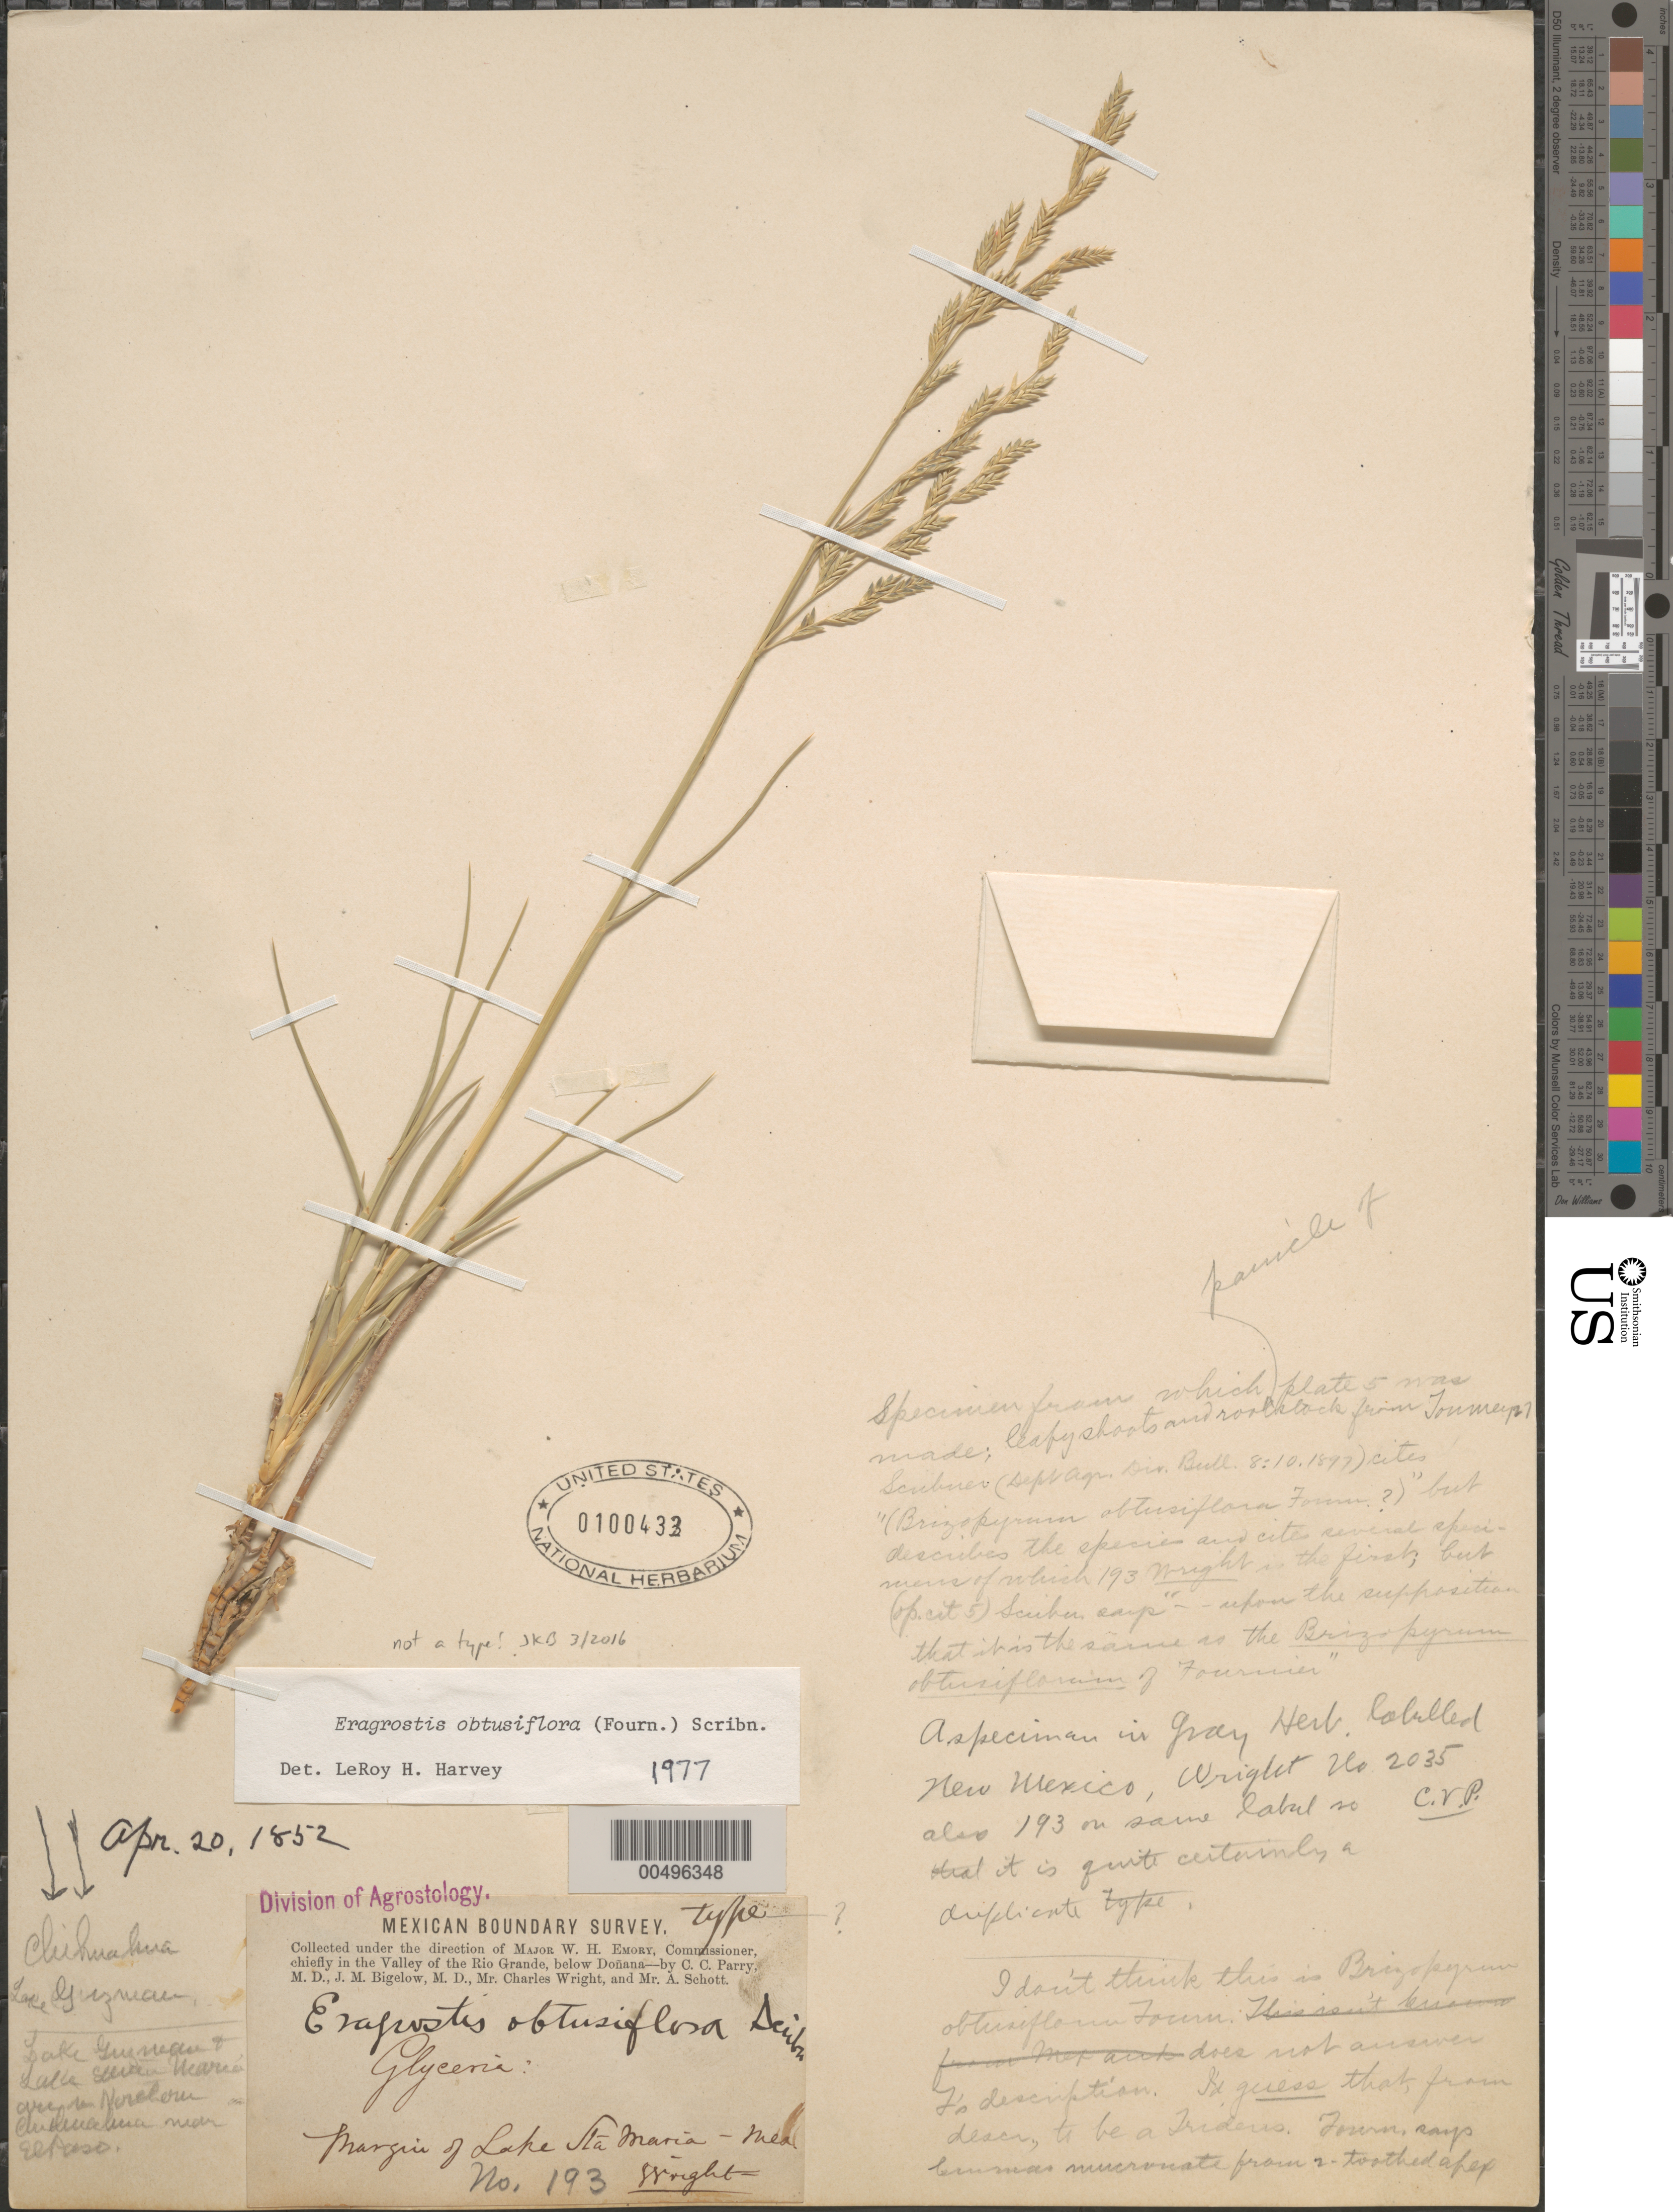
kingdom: Plantae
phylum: Tracheophyta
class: Liliopsida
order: Poales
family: Poaceae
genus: Kalinia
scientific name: Kalinia obtusiflora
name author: (E. Fourn.) H.L. Bell & Columbus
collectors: C. H. Wright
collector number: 193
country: Mexico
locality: Chiefly in the Valley of the Rio Gradne, below Doñana. Margin of Lake Sta. Maria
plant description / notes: Cited by Scribner (1897) and annotated "Type", apparently by Scribner. Although Scribner adopted Fournier's epithet, he included Brizopyrum obtusiflorum E. Fourn. as a questionable synonym. Annotations on specimen indicate some doubt that Scribner's taxon was the same as Fournier's. If Scribner was describing a new taxon (rather than a new combination), then this is a syntype of Scribner's name. But see Bell et al. 2012 (Aliso 30: 85-95) where the two names are definitely considered homotypic synonyms.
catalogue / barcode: US 100433